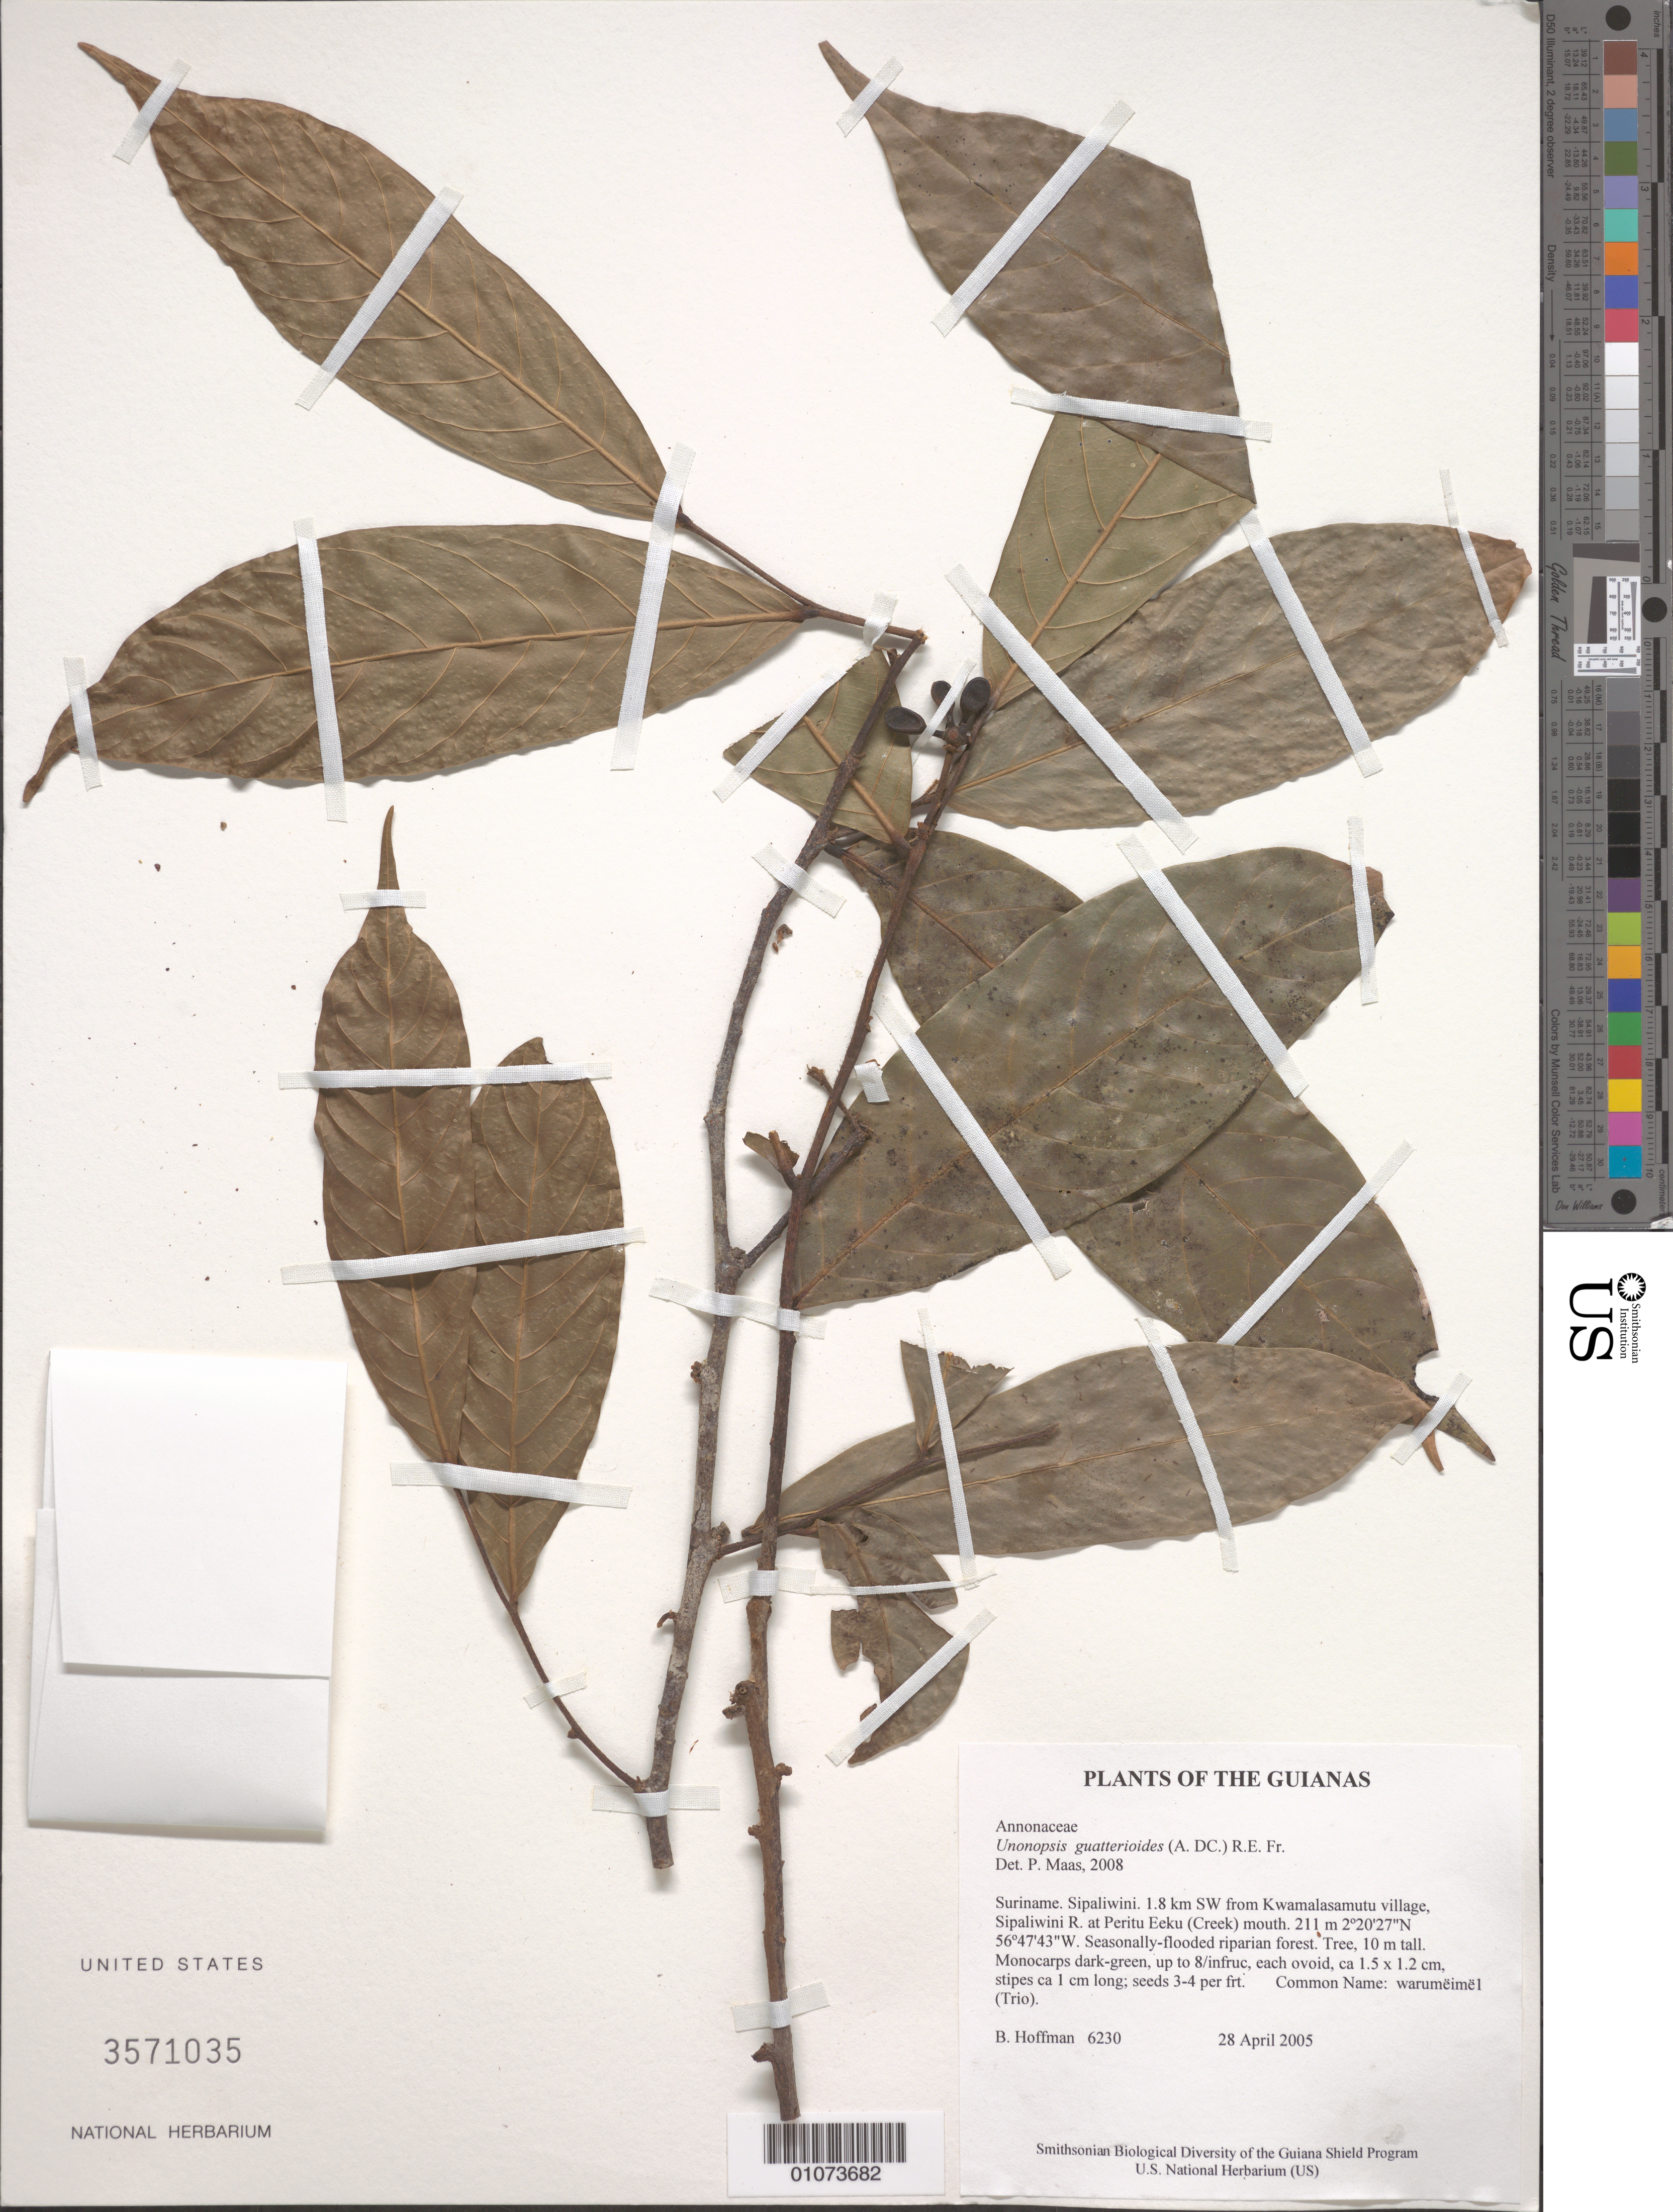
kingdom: Plantae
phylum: Tracheophyta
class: Magnoliopsida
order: Magnoliales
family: Annonaceae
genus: Unonopsis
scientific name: Unonopsis guatterioides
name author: (A. DC.) R.E. Fr.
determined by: Maas, Paul J. M.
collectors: B. Hoffman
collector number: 6230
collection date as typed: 28 April 2005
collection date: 2005-04-28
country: Suriname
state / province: Sipaliwini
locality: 1.8 km SW from Kwamalasamutu village, Sipaliwini R. at Peritu Eeku (Creek) mouth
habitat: Seasonally-flooded riparian forest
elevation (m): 211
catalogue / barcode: US 3571035